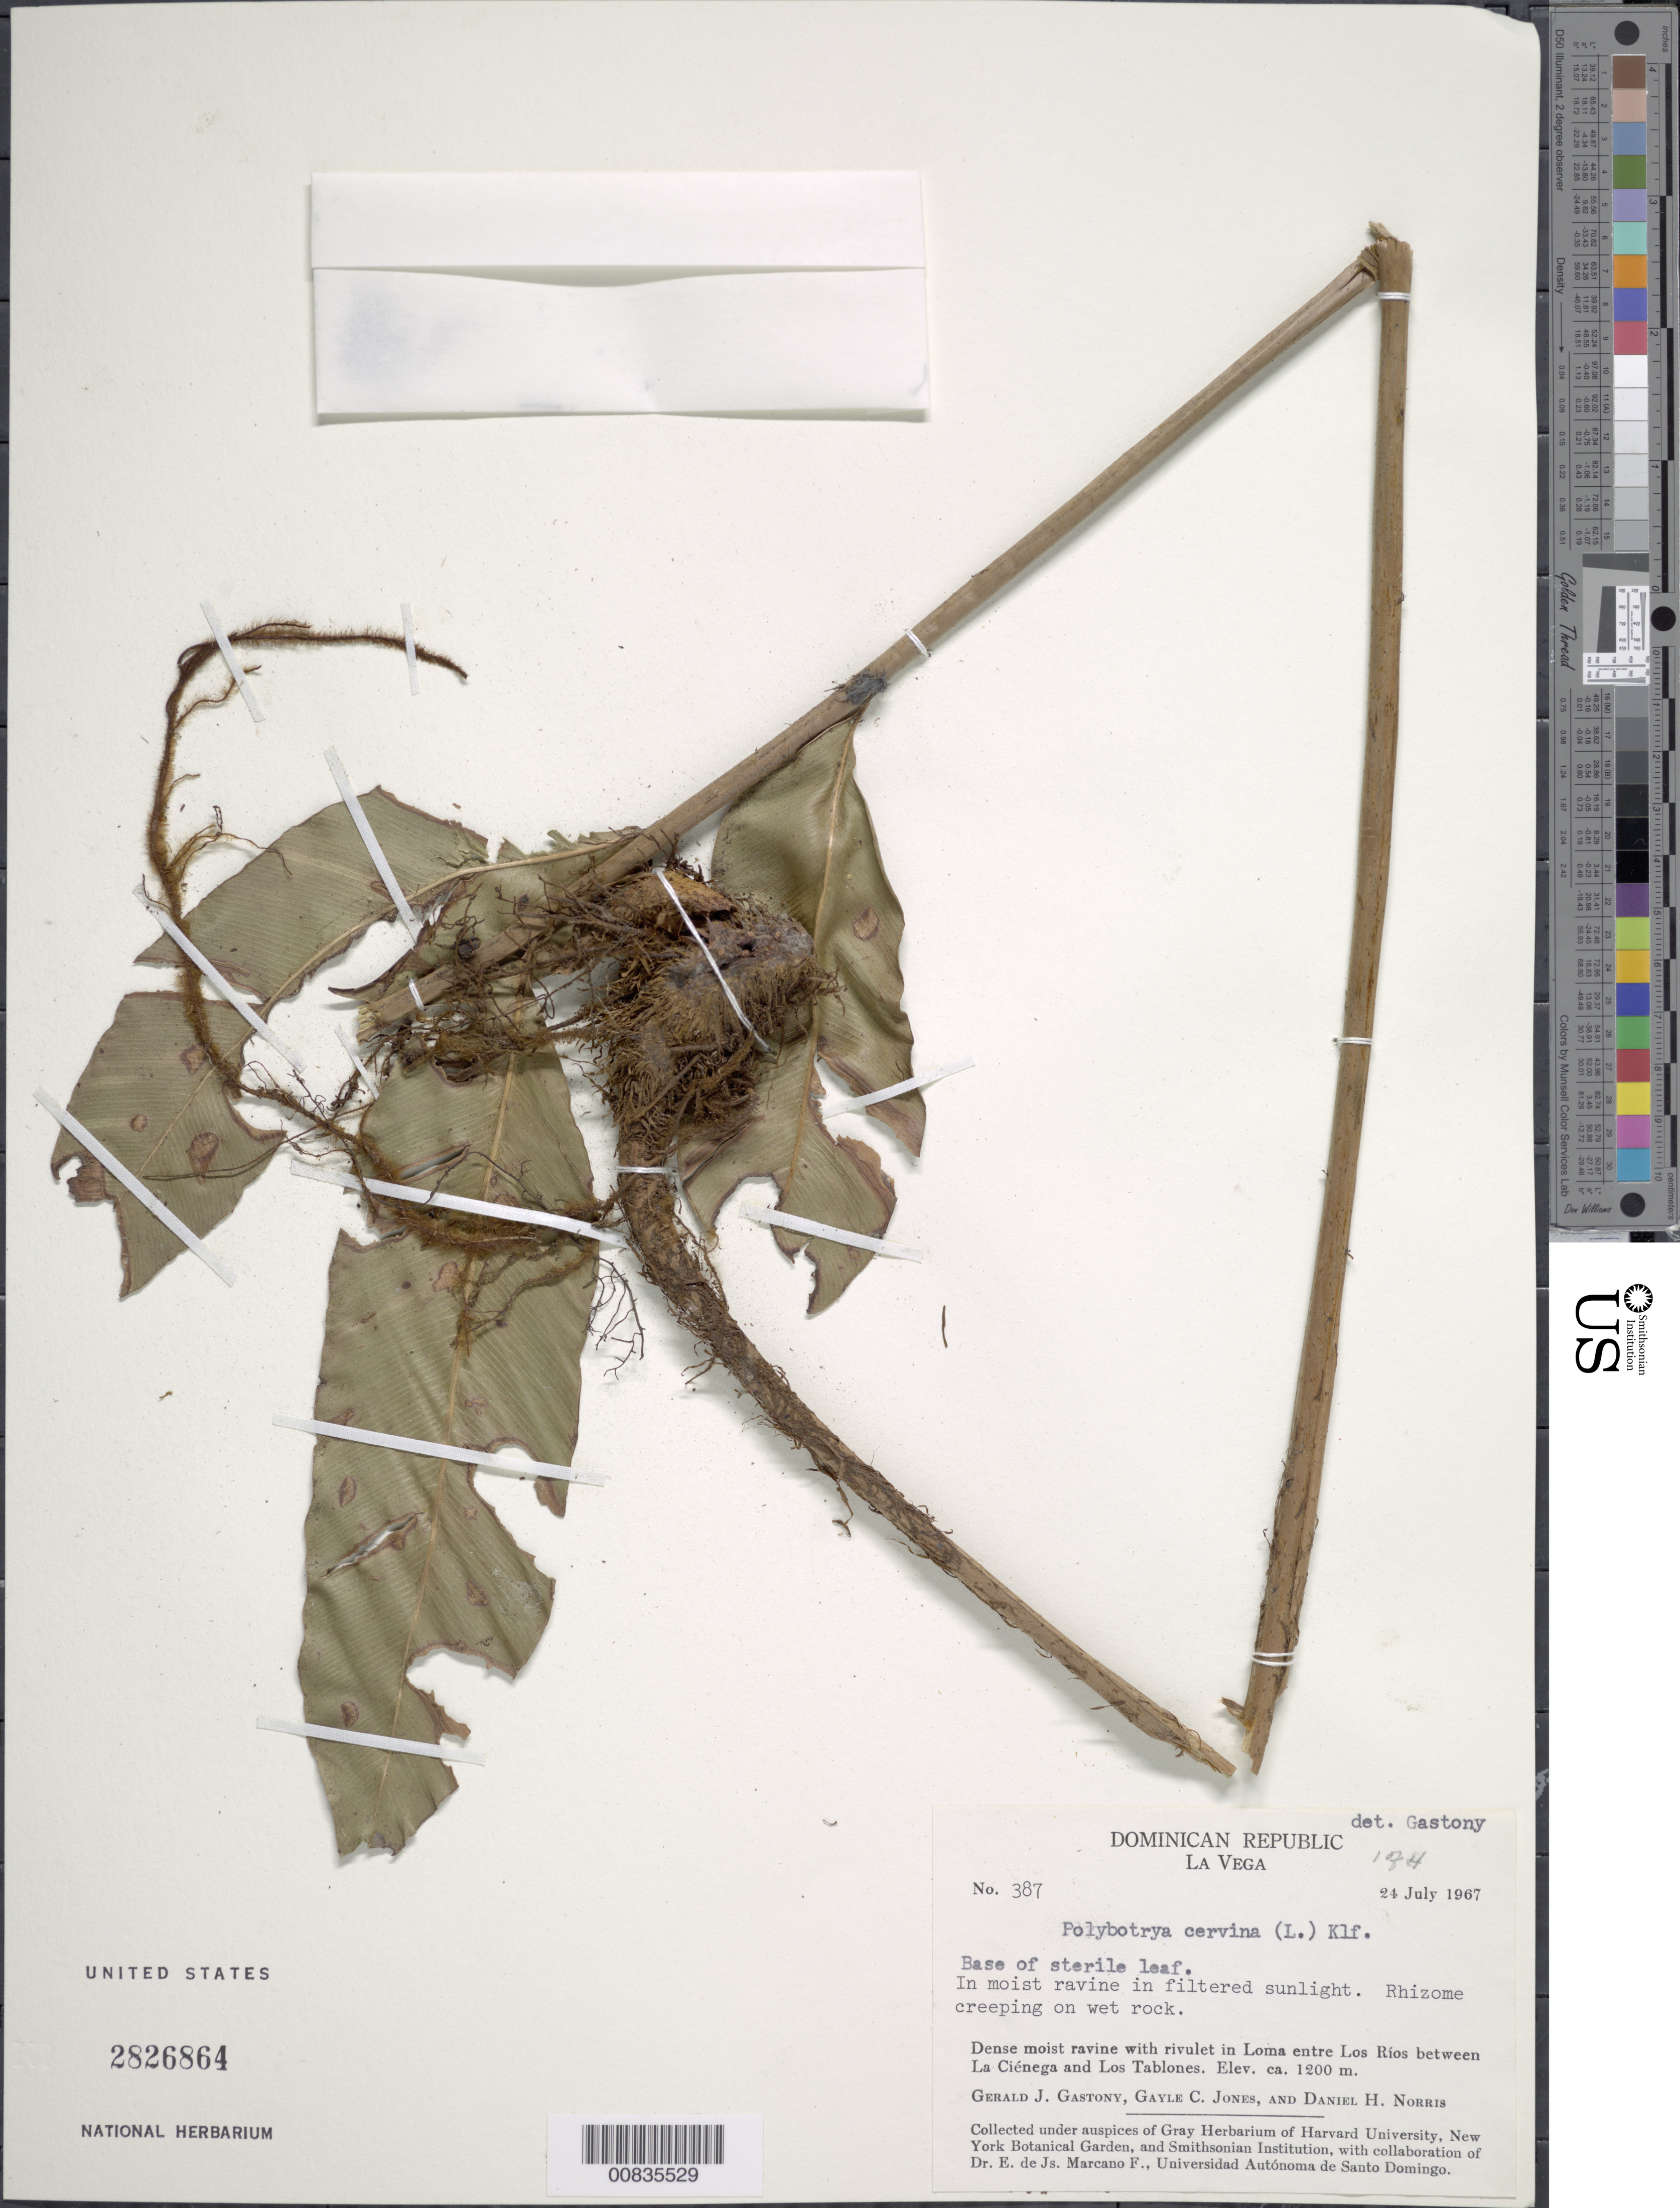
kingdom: Plantae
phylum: Tracheophyta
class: Polypodiopsida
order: Polypodiales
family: Dryopteridaceae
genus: Olfersia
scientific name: Olfersia cervina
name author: (L.) Kunze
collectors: G. Gastony, G. C. Jones & D. H. Norris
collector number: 387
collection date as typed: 24 Jul 1967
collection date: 1967-07-24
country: Dominican Republic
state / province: La Vega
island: Hispaniola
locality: Loma entre Los Ríos between La Ciénega and Tablones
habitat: Dense moist ravine with rivulet, in filtered sunlight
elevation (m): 1200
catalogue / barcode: US 2826864